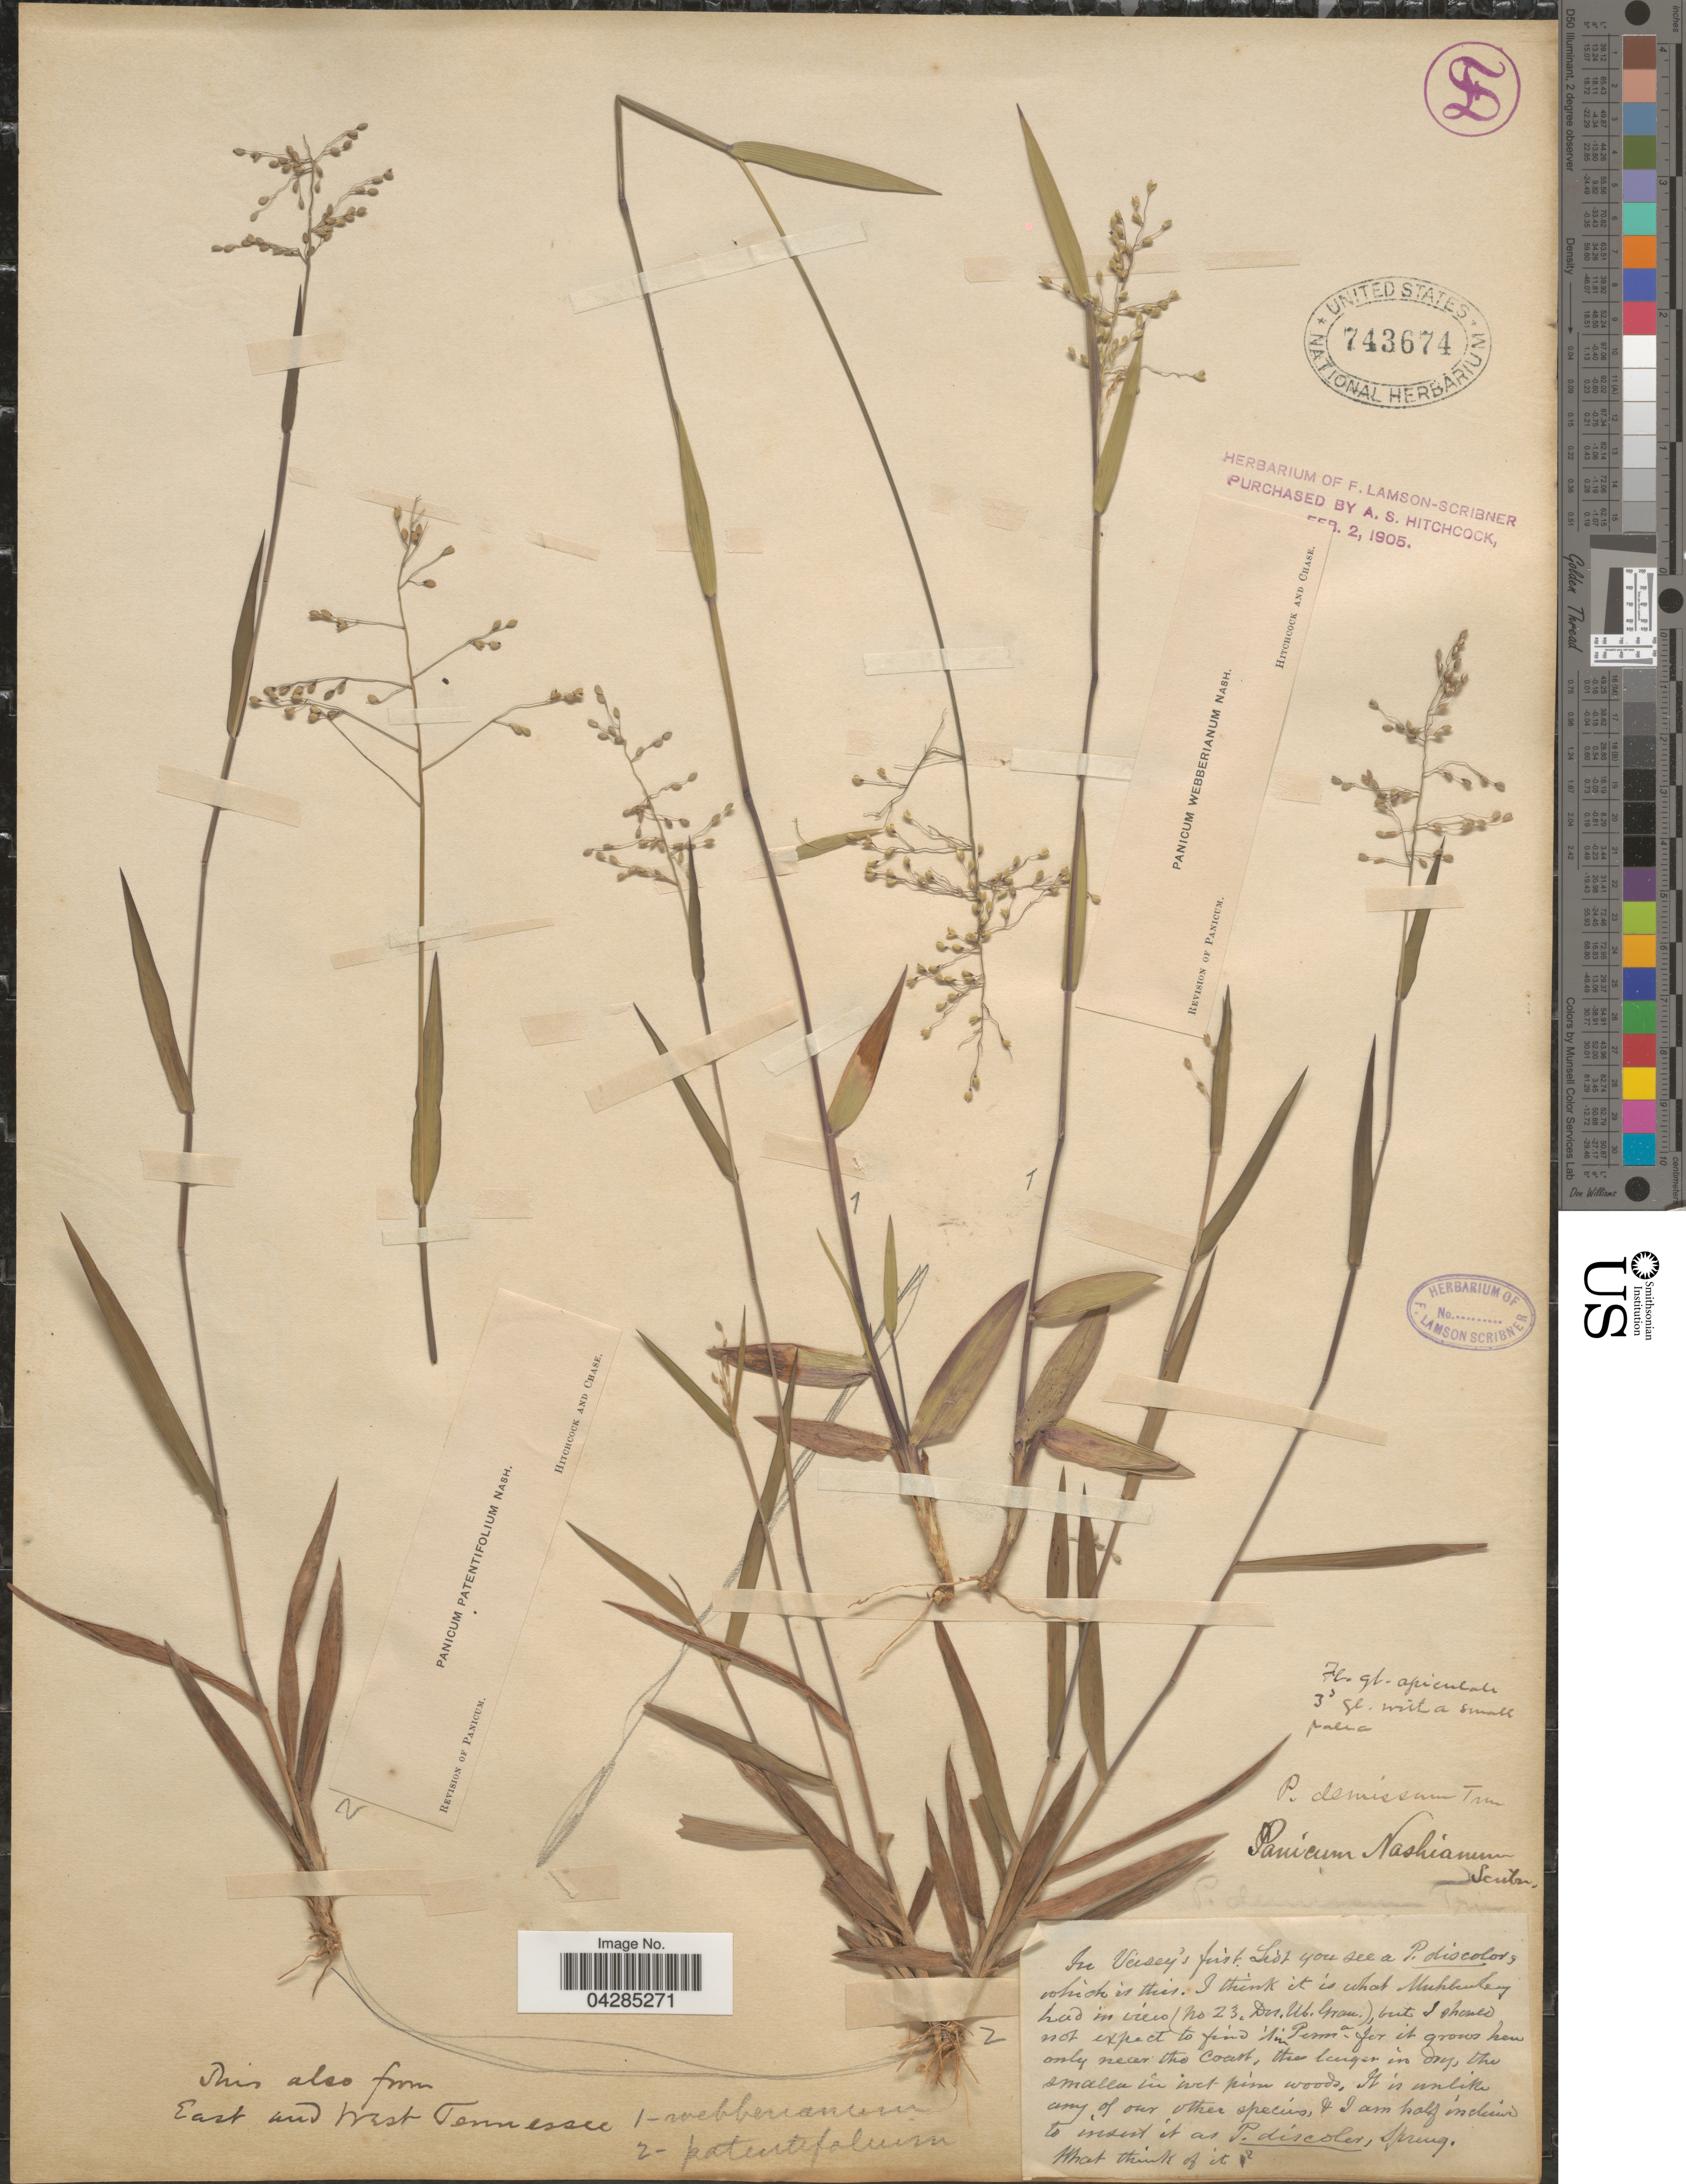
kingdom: Plantae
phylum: Tracheophyta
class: Liliopsida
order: Poales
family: Poaceae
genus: Dichanthelium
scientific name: Dichanthelium portoricense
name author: (Desv. ex Ham.) B.F. Hansen & Wunderlin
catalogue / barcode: US 743674